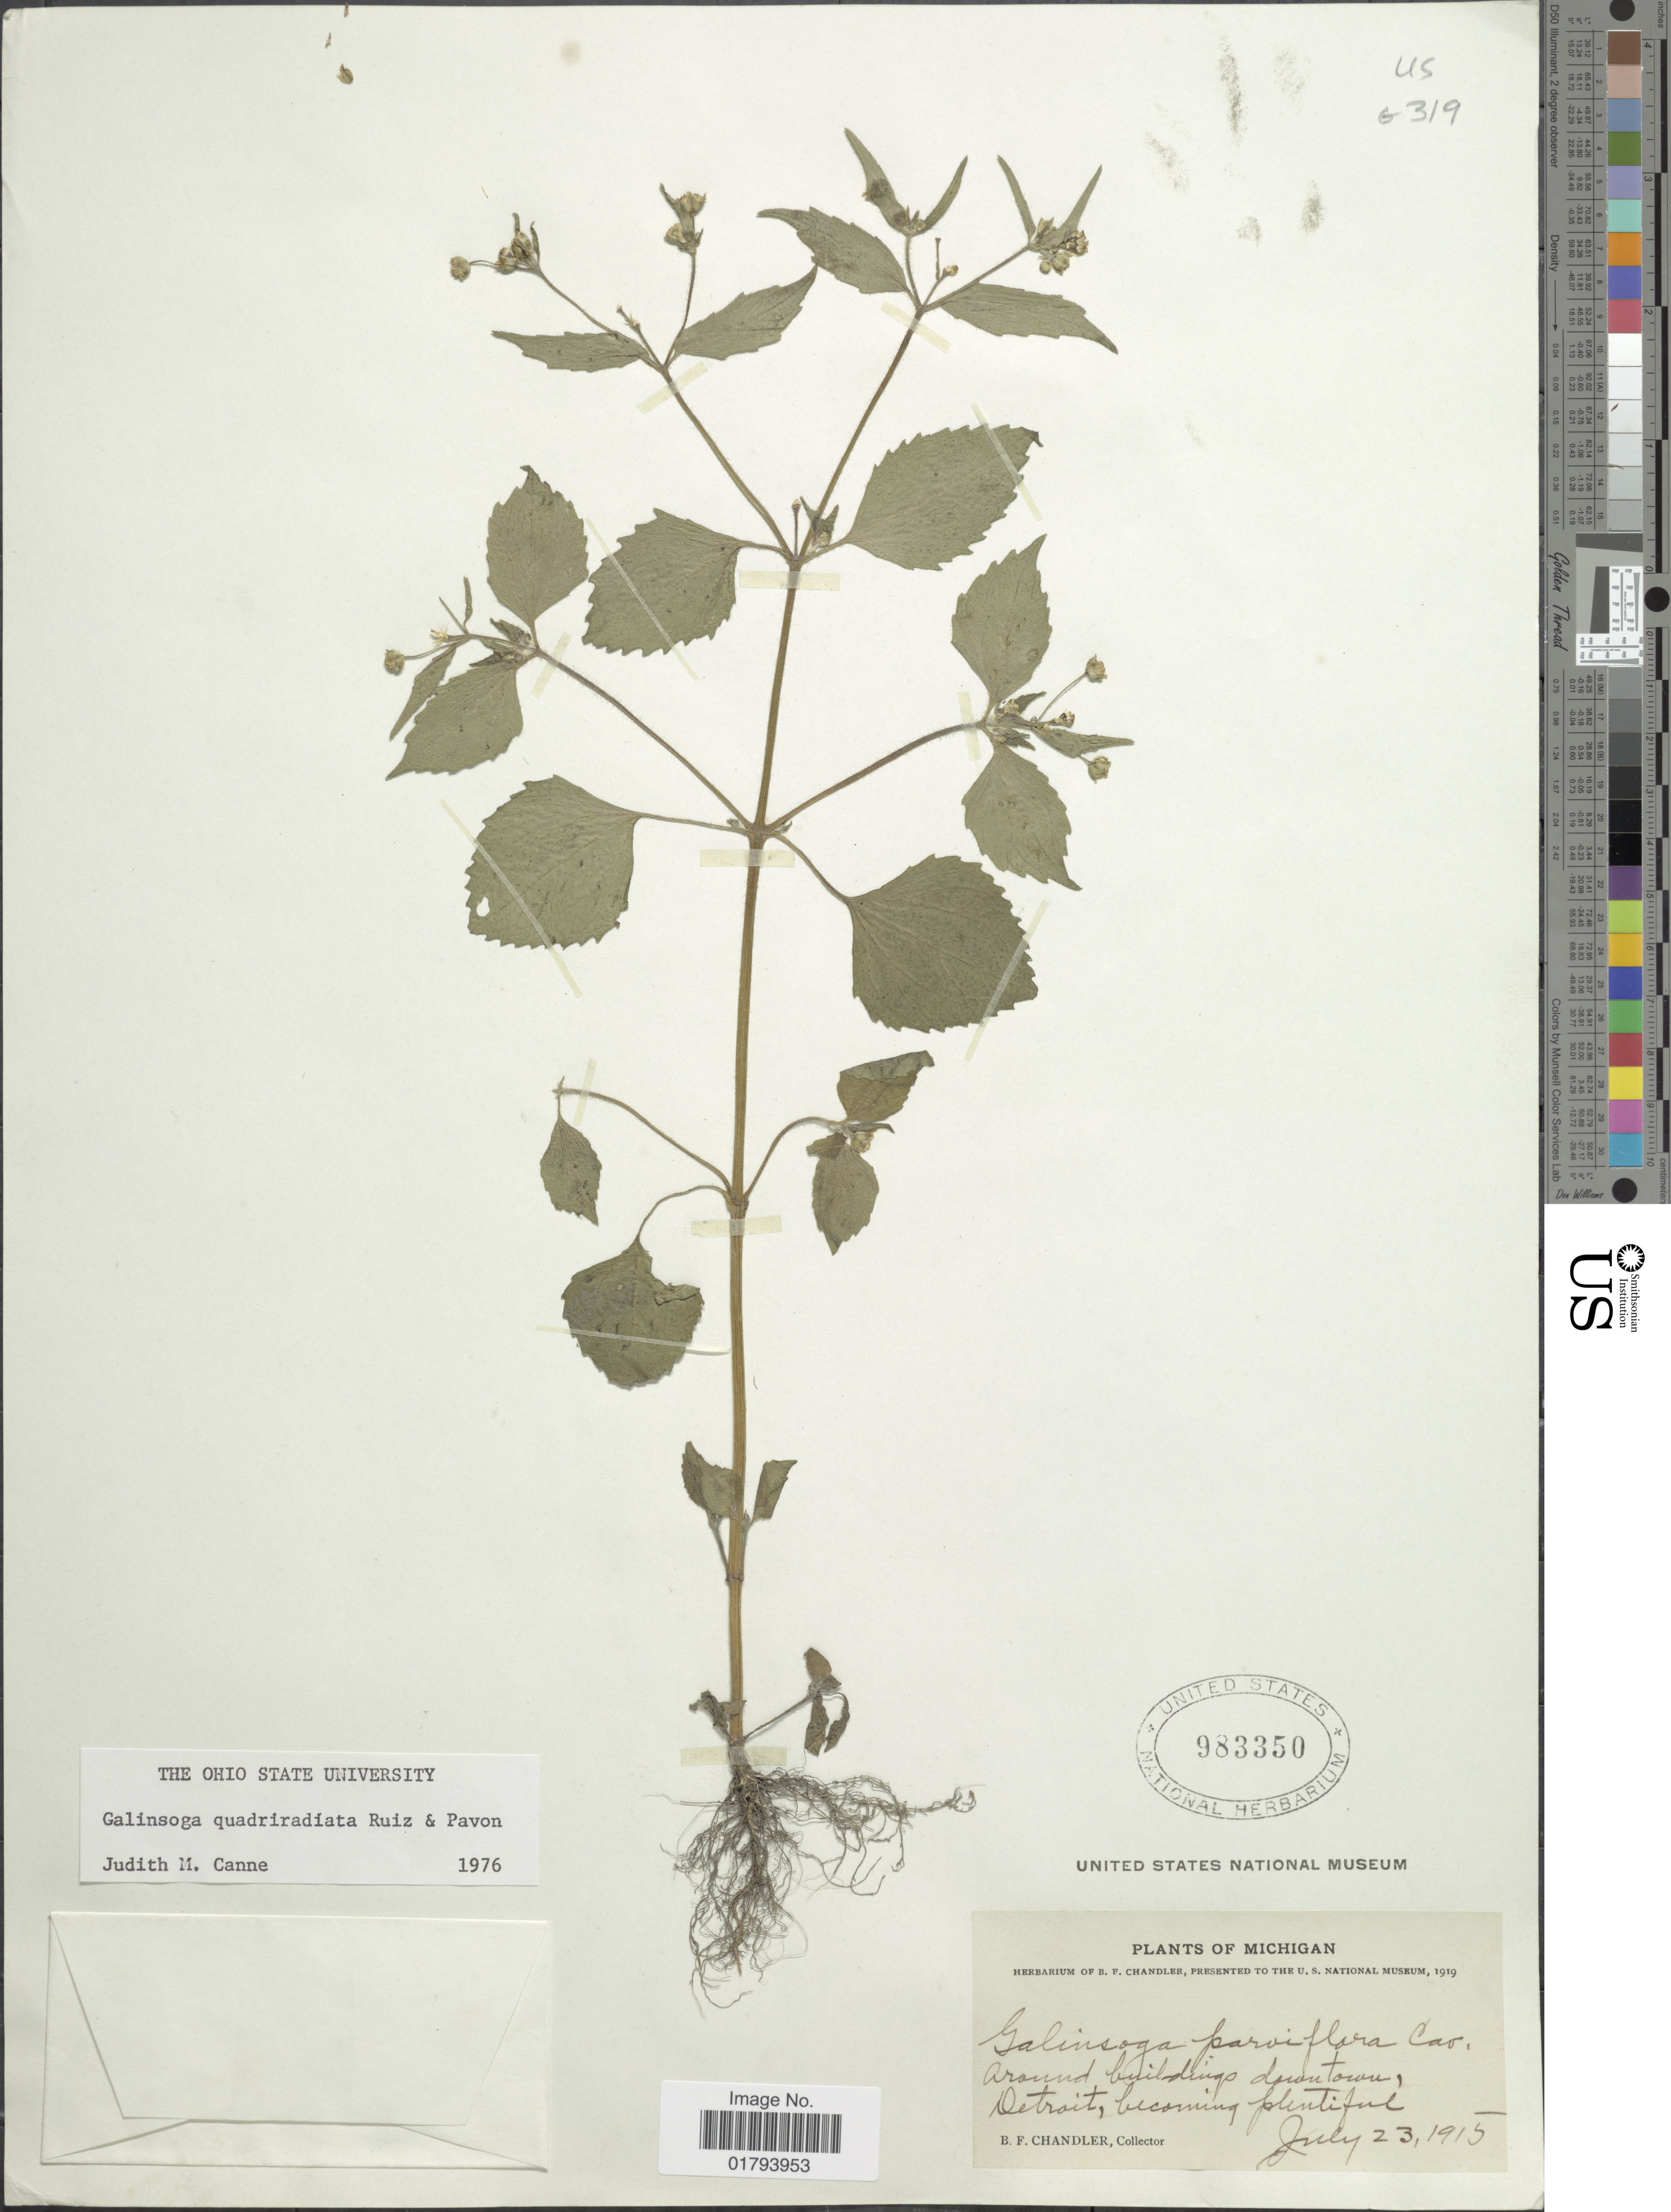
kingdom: Plantae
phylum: Tracheophyta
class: Magnoliopsida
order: Asterales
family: Asteraceae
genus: Galinsoga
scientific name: Galinsoga quadriradiata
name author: Ruiz & Pav.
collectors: B. F. Chandler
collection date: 1915-07-23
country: United States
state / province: Michigan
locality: Around buildings downtown, Detroit, becoming plentiful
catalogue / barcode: US 983350